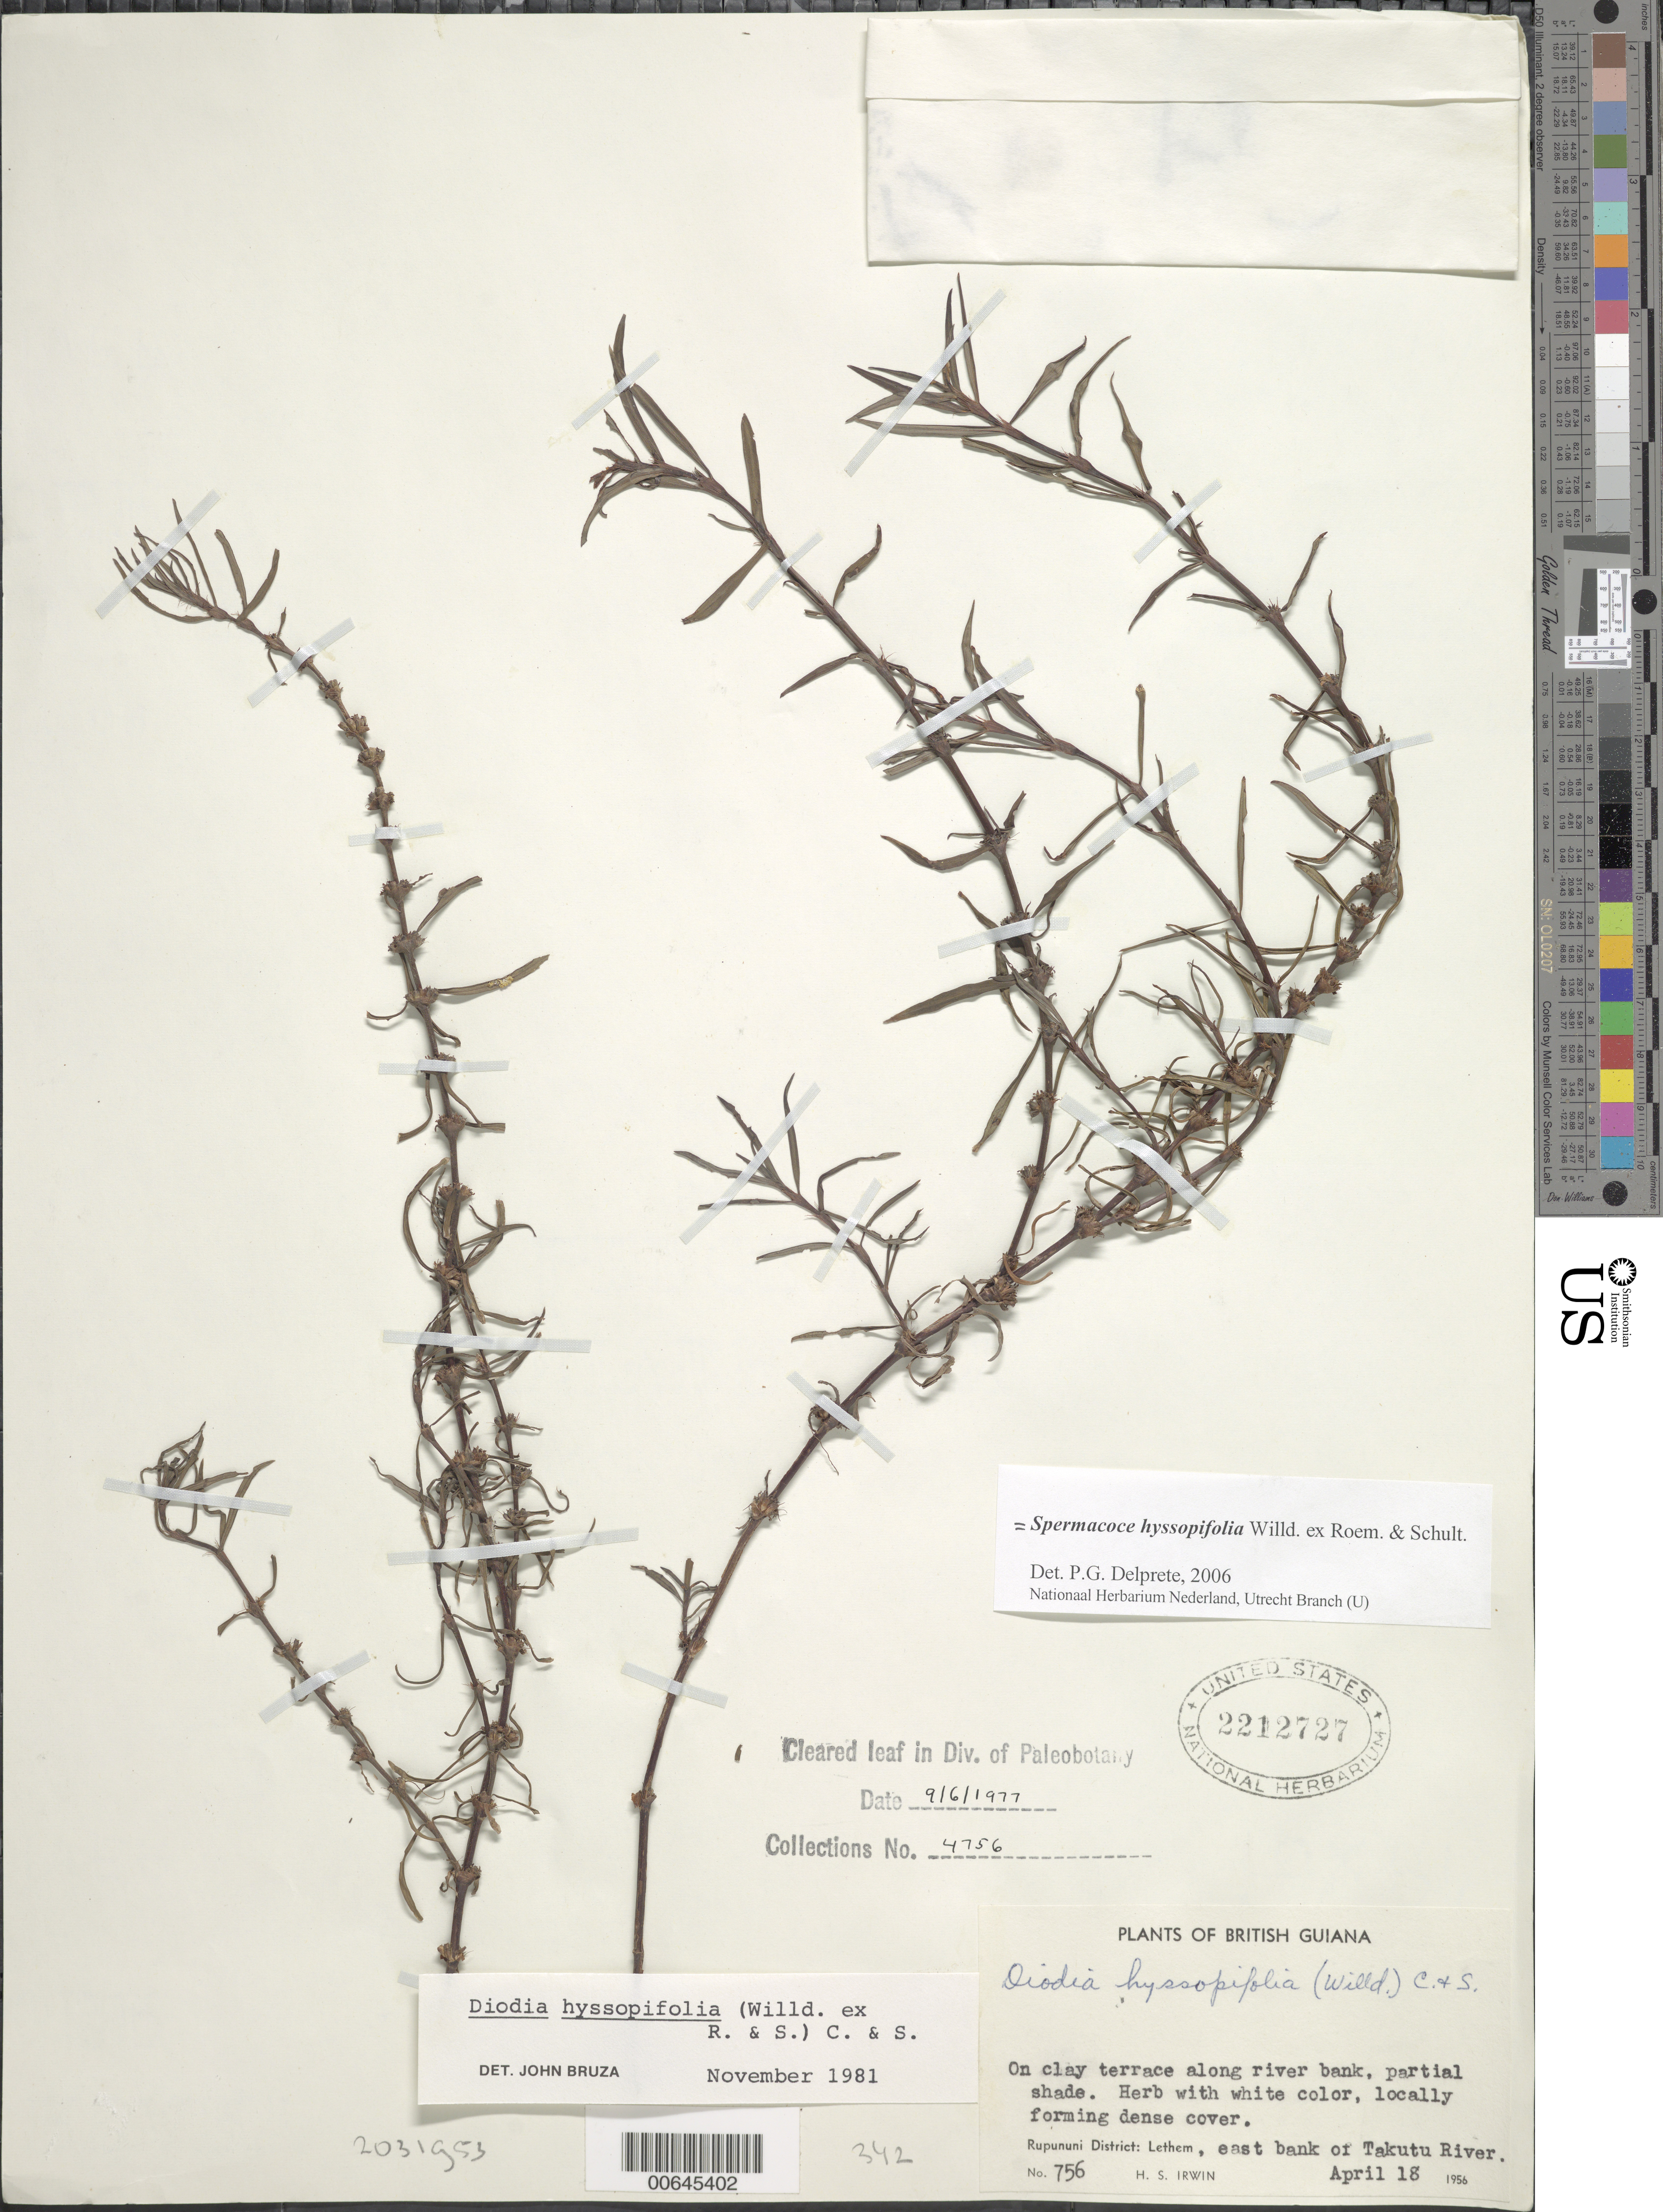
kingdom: Plantae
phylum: Tracheophyta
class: Magnoliopsida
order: Gentianales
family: Rubiaceae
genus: Spermacoce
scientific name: Spermacoce hyssopifolia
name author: Willd. ex Roem. & Schult.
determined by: Delprete, P. G., Herb. de Guyane Cay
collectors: H. Irwin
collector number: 756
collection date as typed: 18-Apr-56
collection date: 1956-04-18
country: Guyana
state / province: U. Takutu-U. Essequibo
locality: Lethem, E bank of Takutu R., Rupununi Dist.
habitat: Clay terrace along R. bank, partial shade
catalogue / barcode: US 2212727